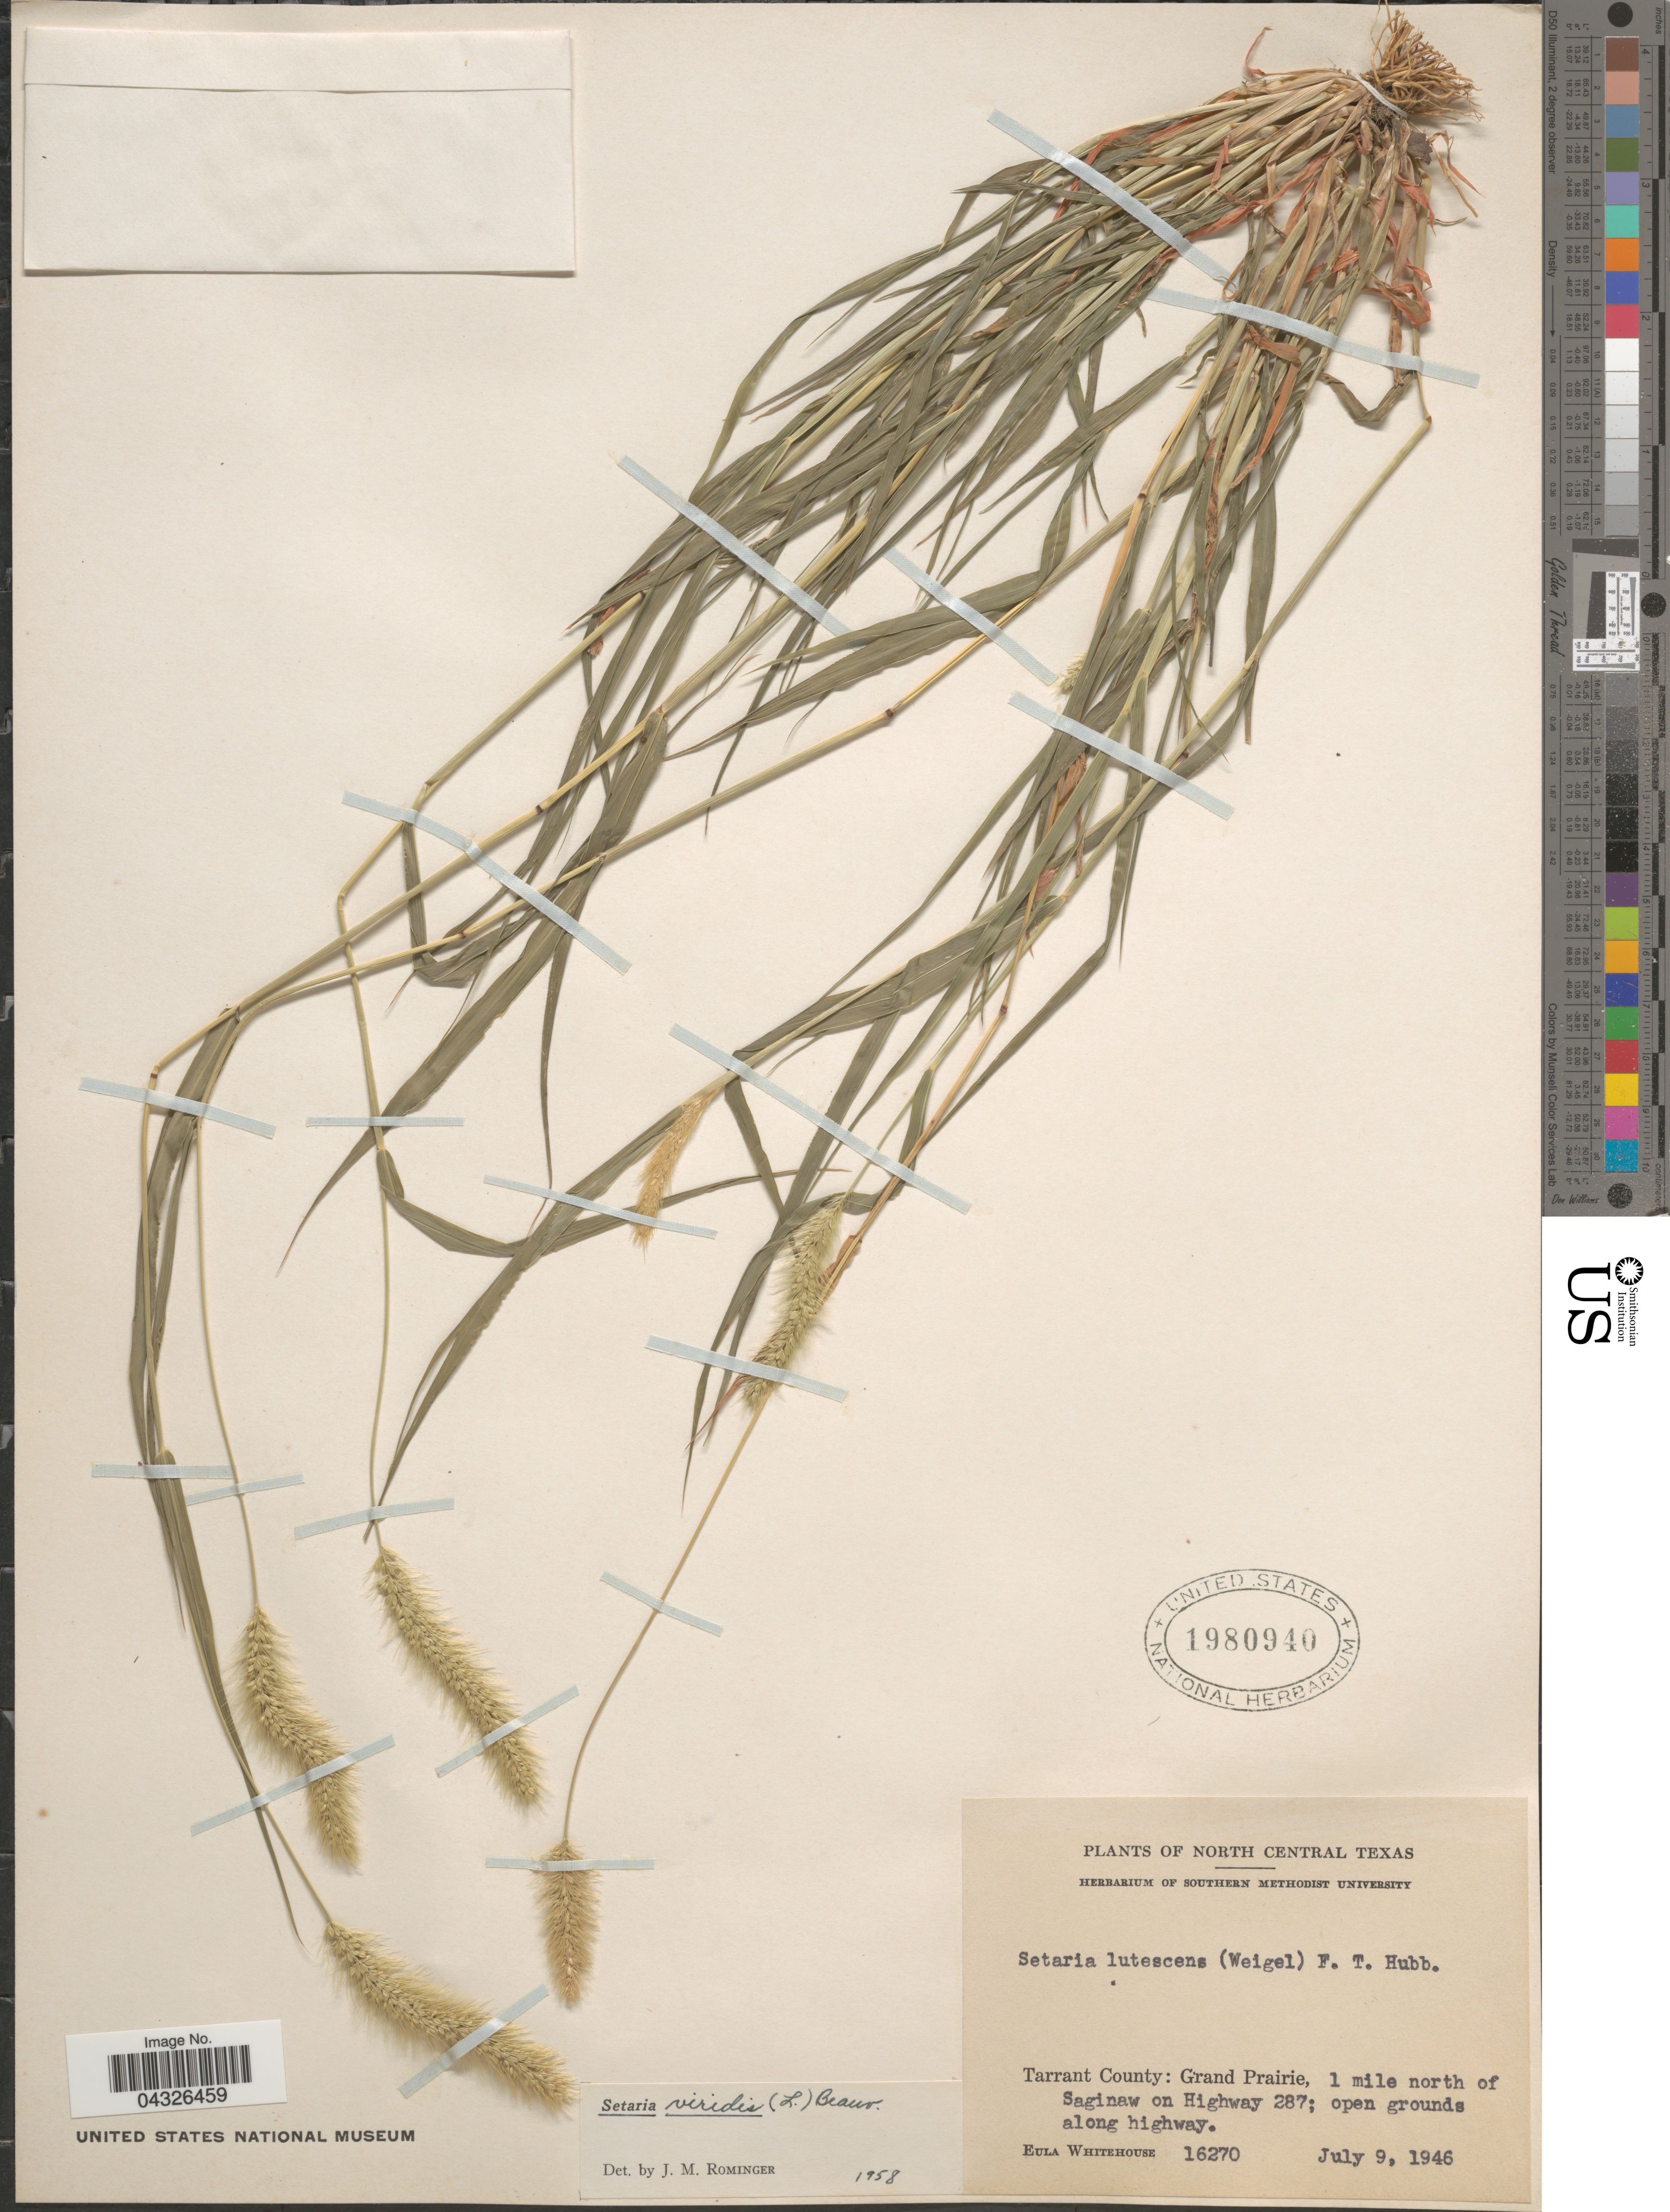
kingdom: Plantae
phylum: Tracheophyta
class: Liliopsida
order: Poales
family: Poaceae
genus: Setaria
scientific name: Setaria viridis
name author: (L.) P. Beauv.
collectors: E. Whitehouse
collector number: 16270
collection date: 1946-07-09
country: United States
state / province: Texas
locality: North Central Texas. Tarrant County: Grand Prairie, 1 mile north of Saginaw on Highway 287; open grounds along highway.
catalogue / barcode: US 1980940